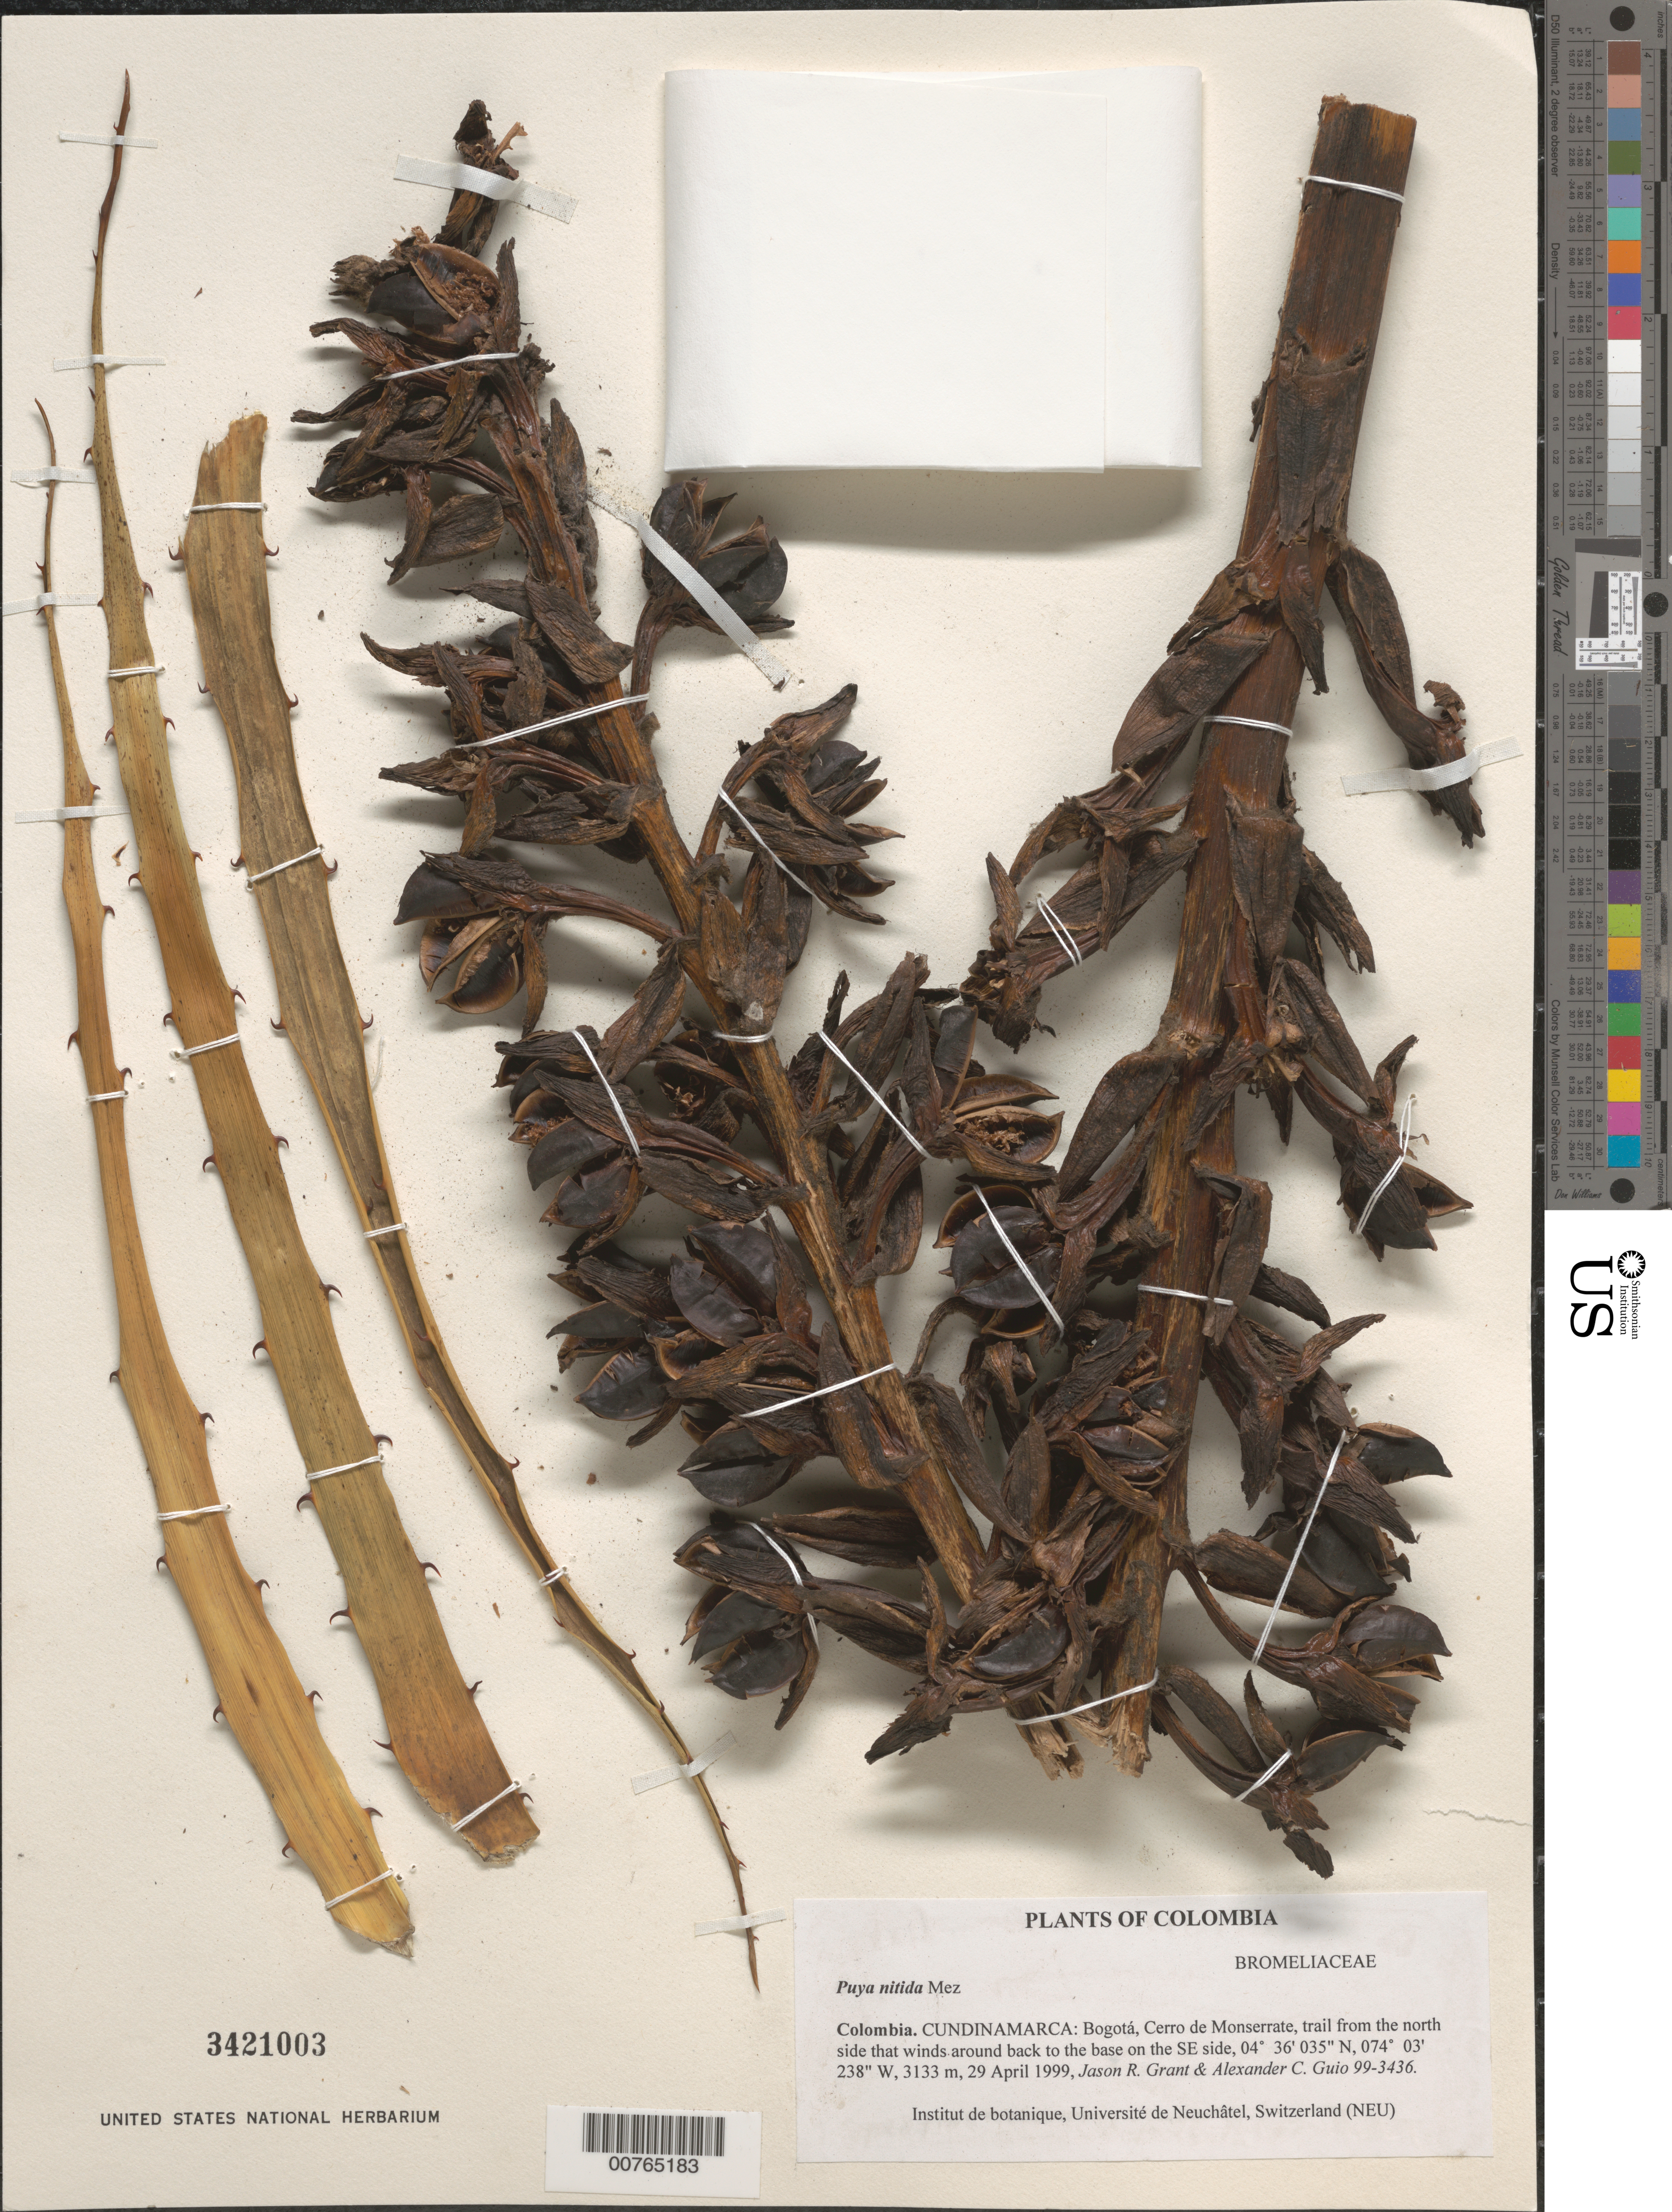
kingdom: Plantae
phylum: Tracheophyta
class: Liliopsida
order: Poales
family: Bromeliaceae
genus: Puya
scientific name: Puya nitida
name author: Mez in C. DC.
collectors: J. R. Grant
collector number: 99-3436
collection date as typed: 29 Apr 1999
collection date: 1999-04-29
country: Colombia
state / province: Cundinamarca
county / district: Tabio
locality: E of Cajeca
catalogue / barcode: US 3421003